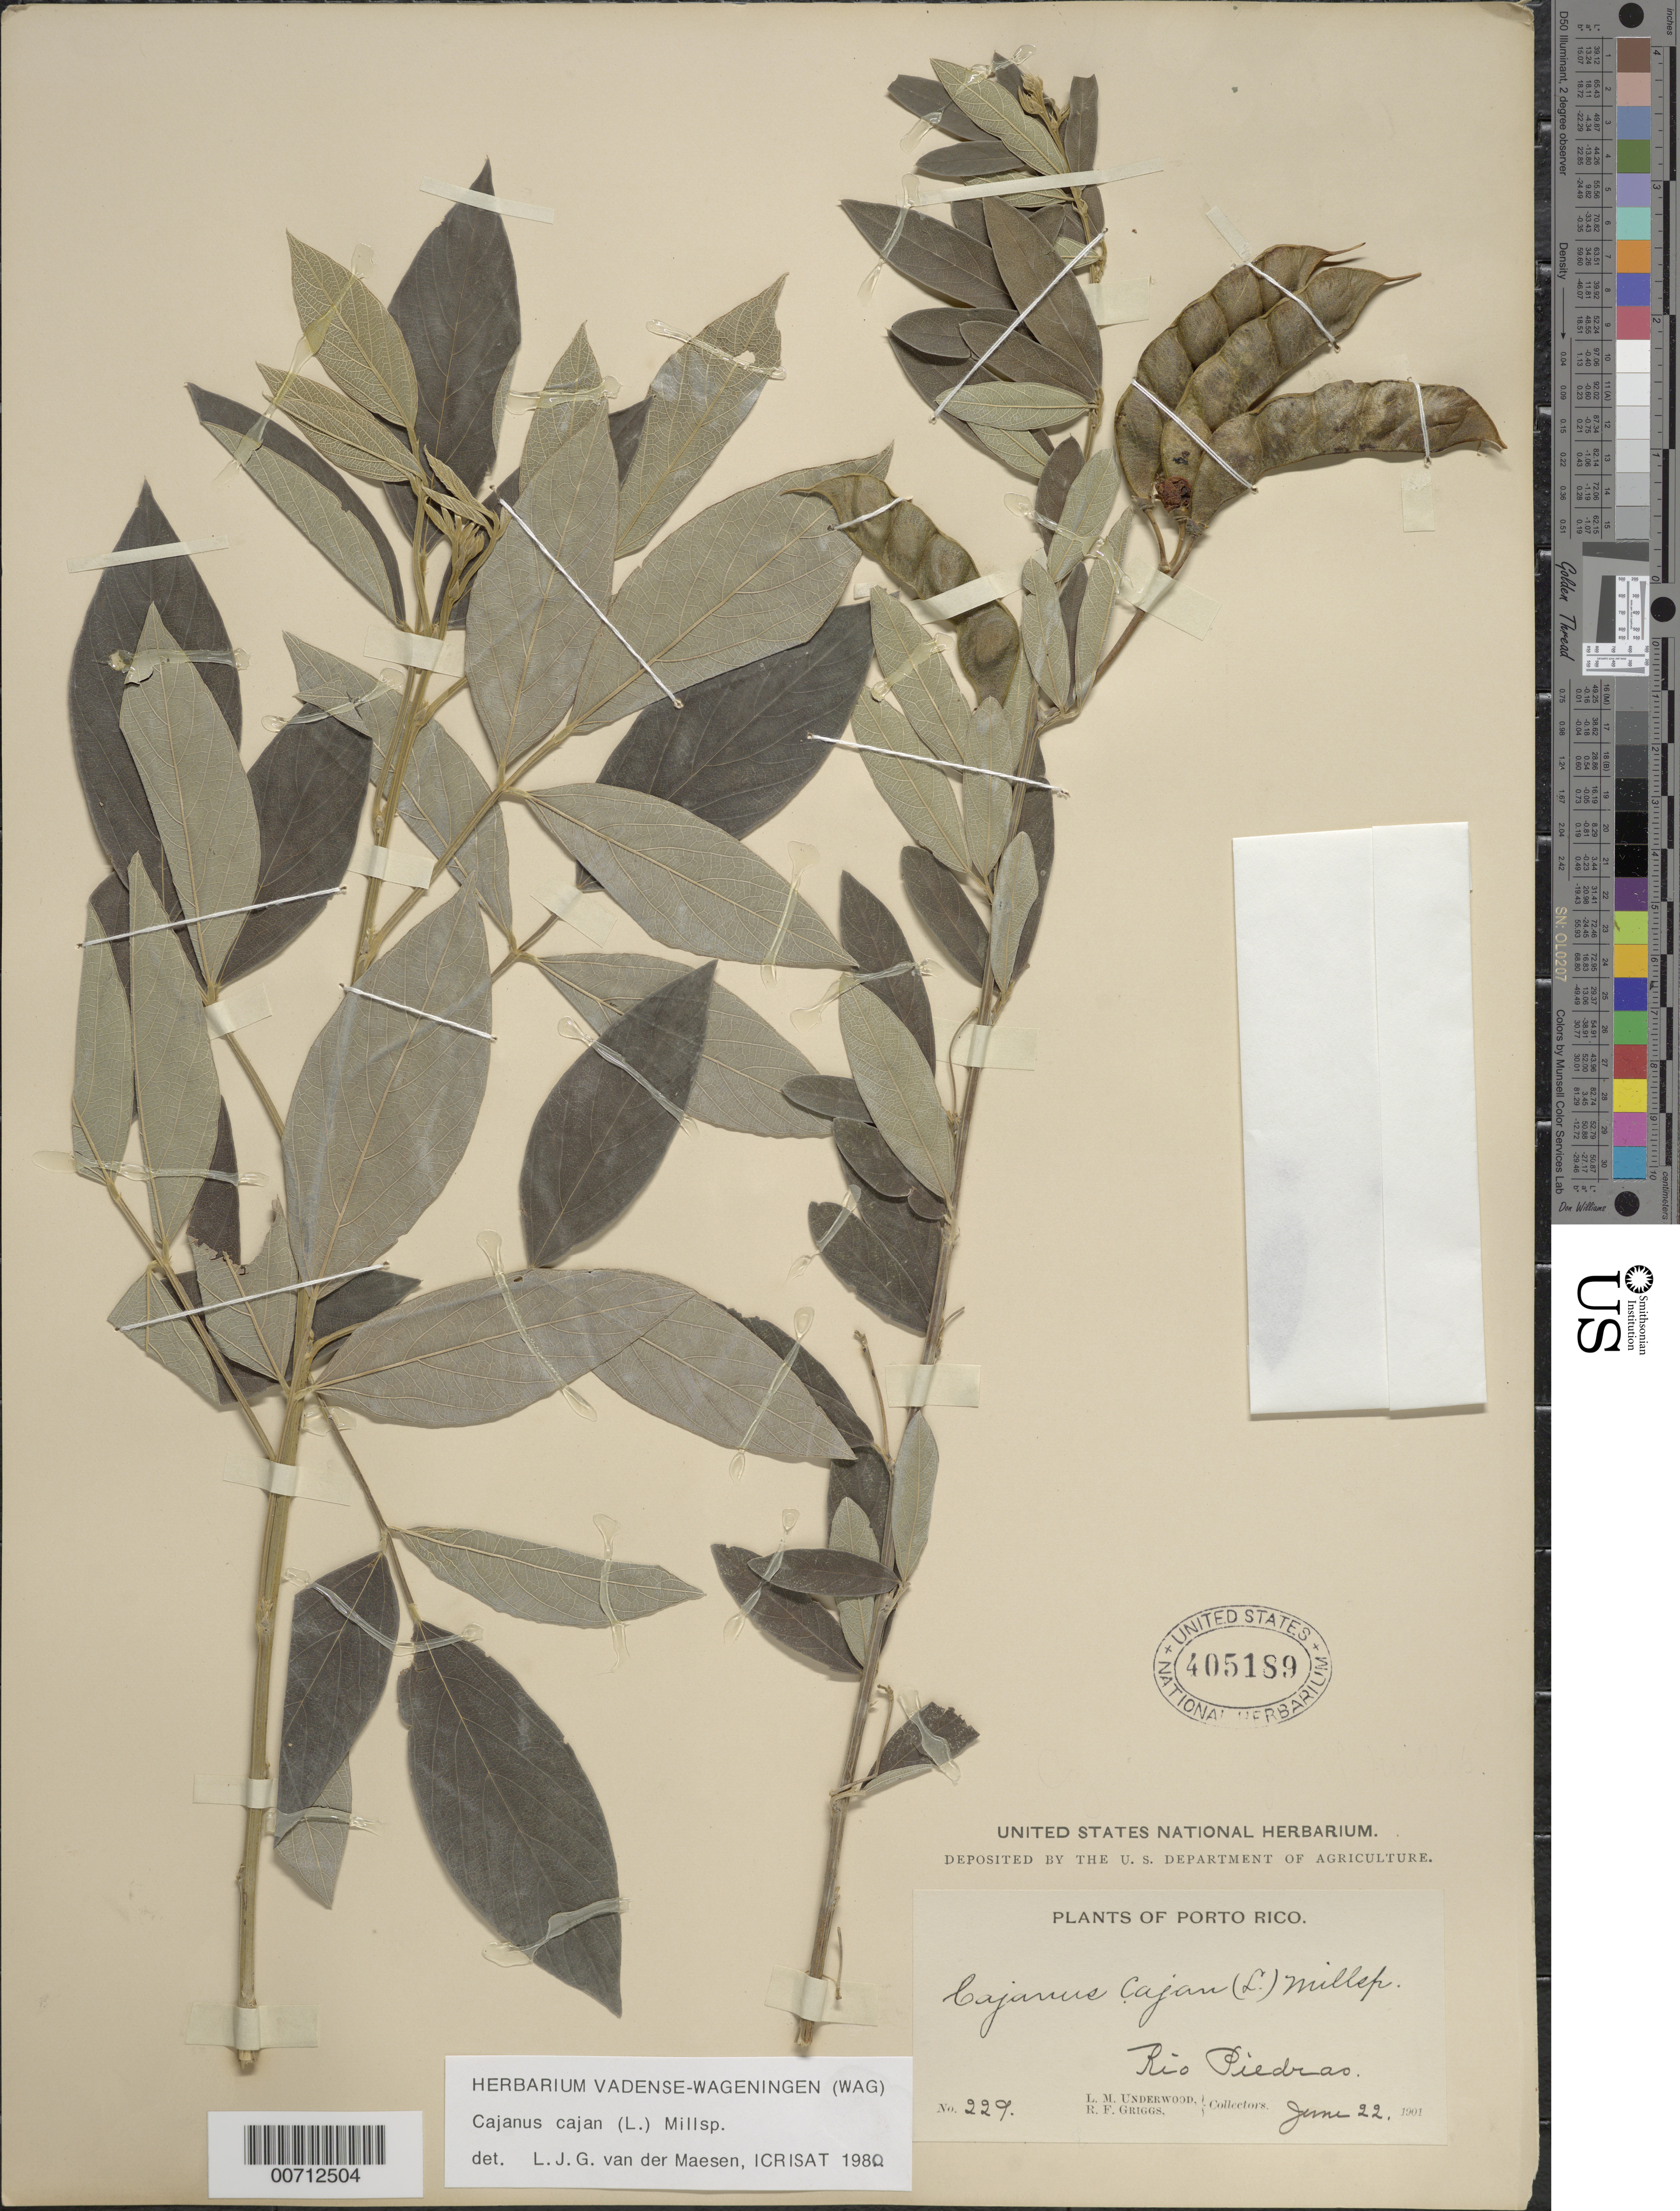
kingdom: Plantae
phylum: Tracheophyta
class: Magnoliopsida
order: Fabales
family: Fabaceae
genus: Cajanus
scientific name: Cajanus cajan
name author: (L.) Huth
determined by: Van Der Maesen, L. J. G., (WAG), Wageningen University (Netherlands)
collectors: L. M. Underwood & R. F. Griggs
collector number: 229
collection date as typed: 22 Jun 1901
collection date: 1901-06-22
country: Puerto Rico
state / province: Rio Piedras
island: Greater Antilles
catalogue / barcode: US 405189